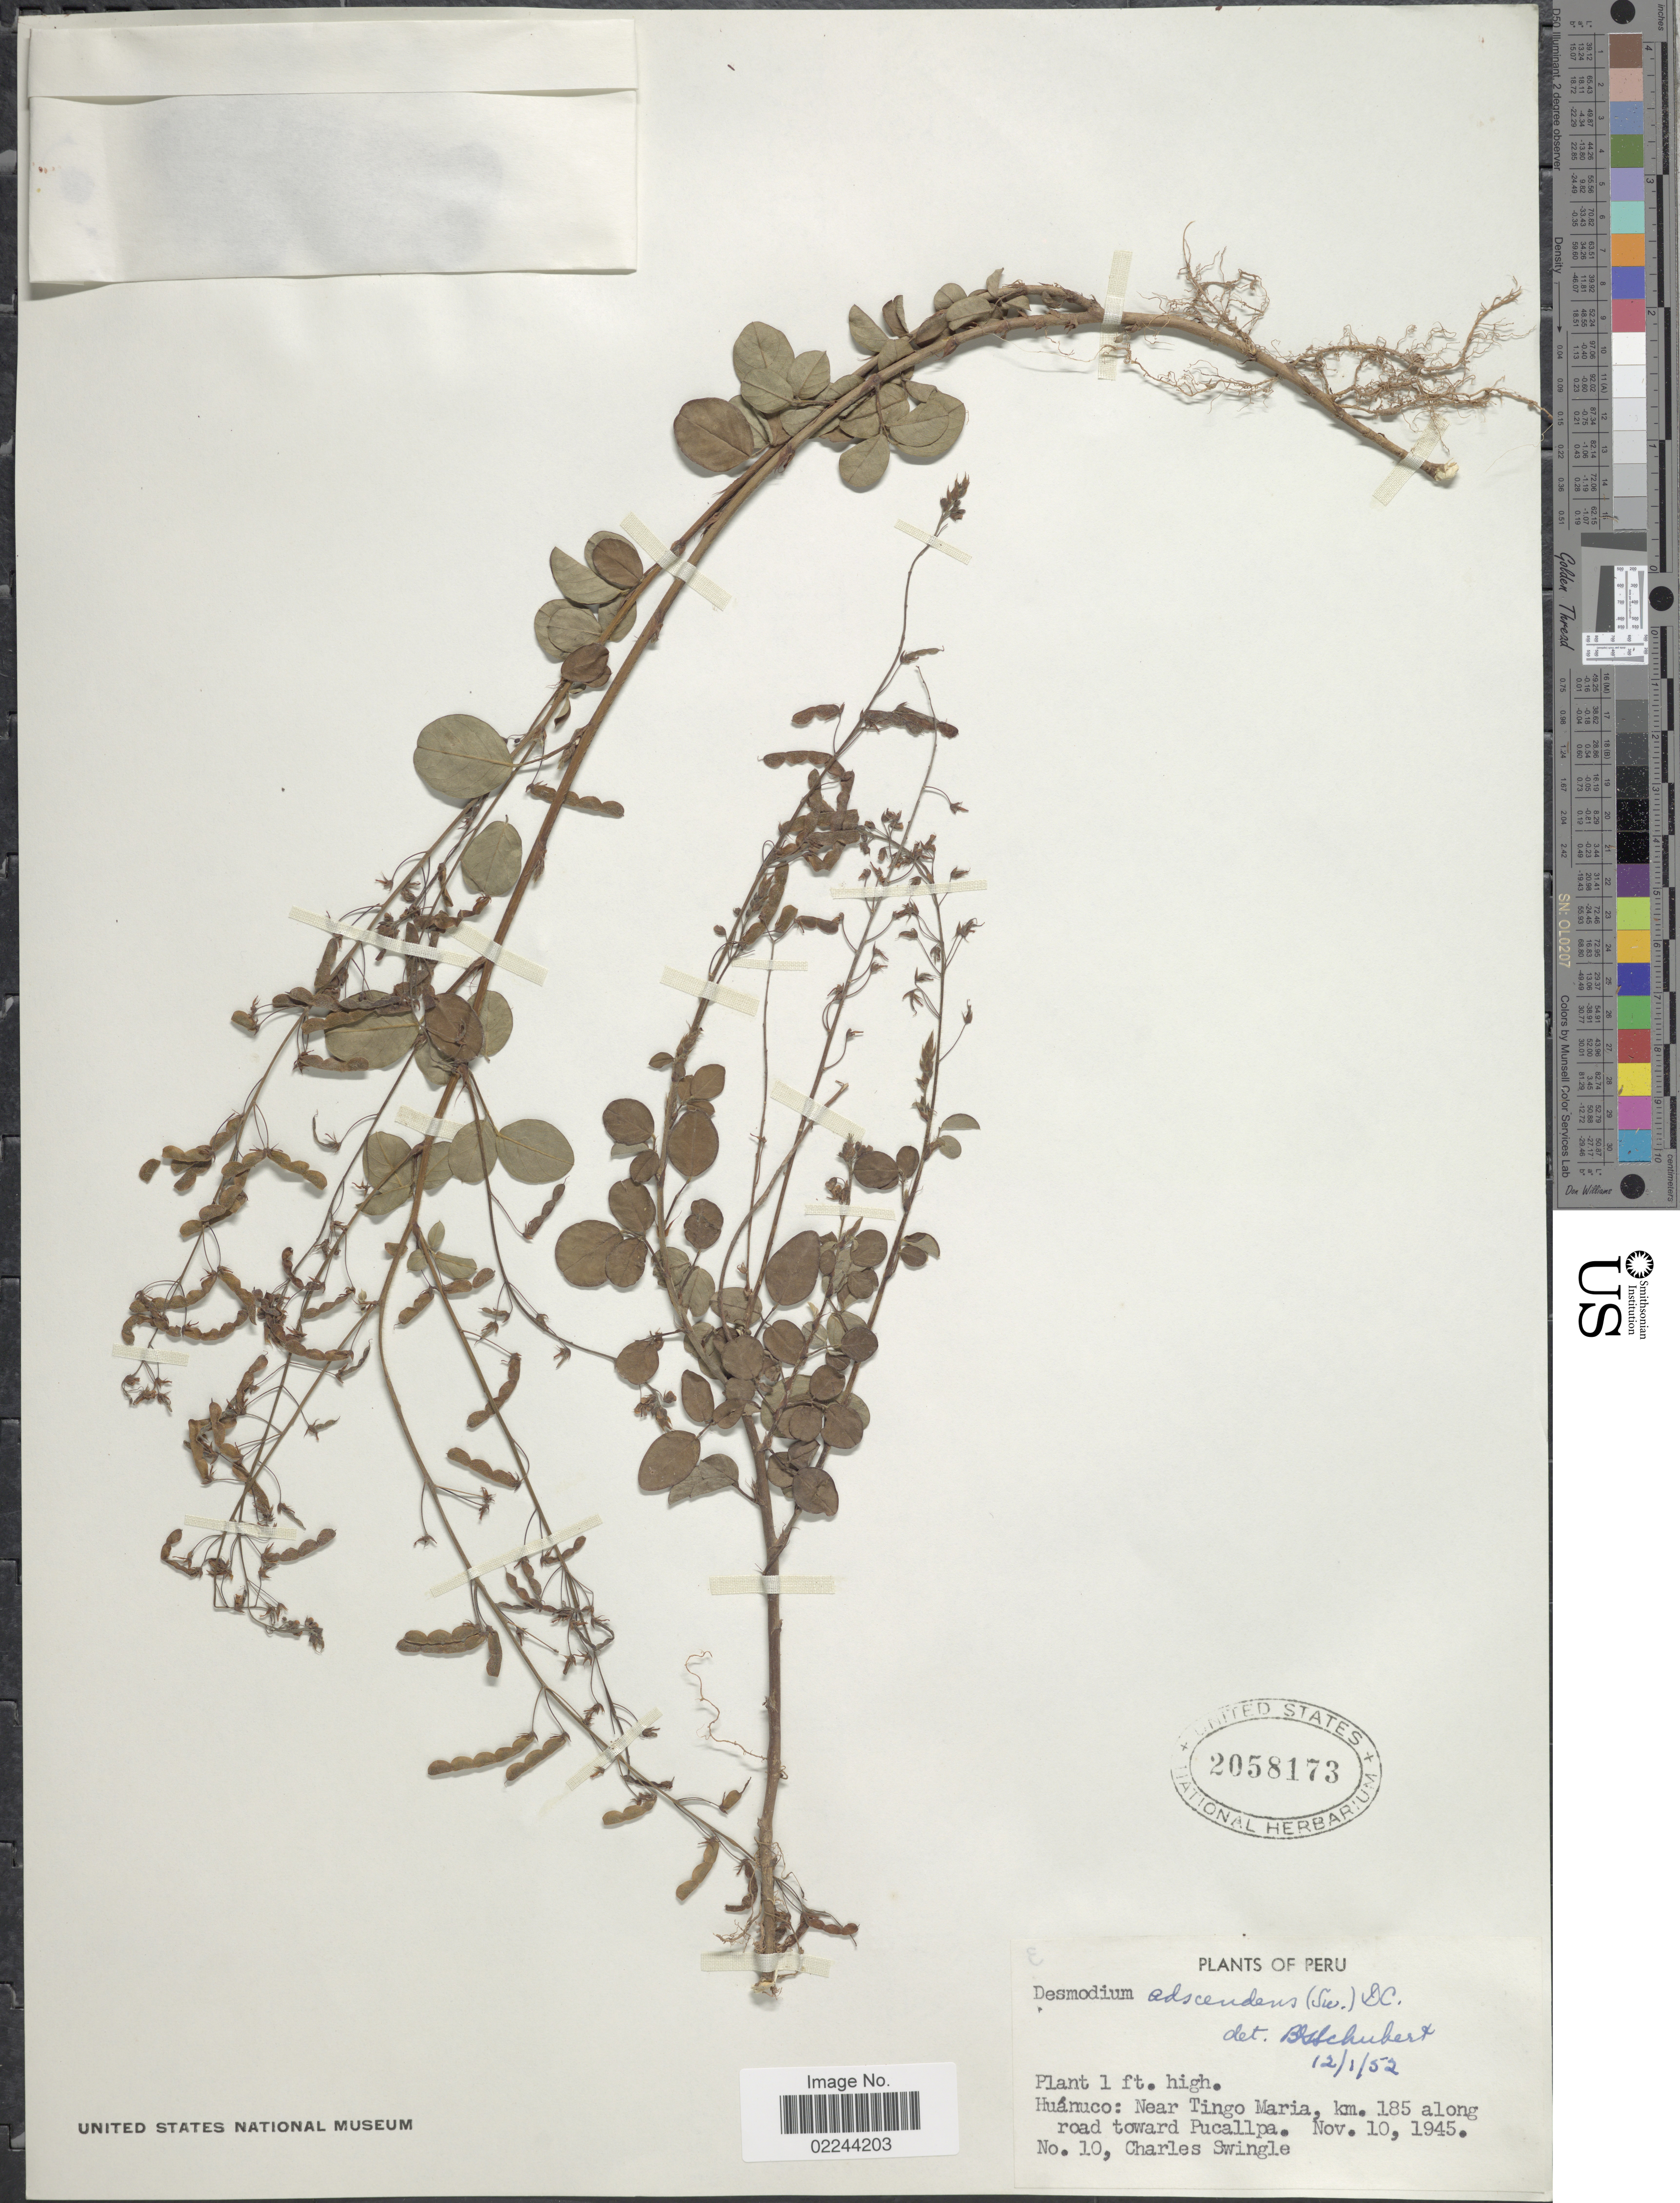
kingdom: Plantae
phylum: Tracheophyta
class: Magnoliopsida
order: Fabales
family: Fabaceae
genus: Grona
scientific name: Grona adscendens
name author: (Sw.) H. Ohashi & K. Ohashi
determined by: Strong, Mark T., (BOT), Smithsonian Institution - National Museum of Natural History (UNITED STATES)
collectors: C. Swingle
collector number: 10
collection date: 1945-11-10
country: Peru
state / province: Huánuco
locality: Near Tingo Maria, km 185 along road toward Pucallpa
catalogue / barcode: US 2058173